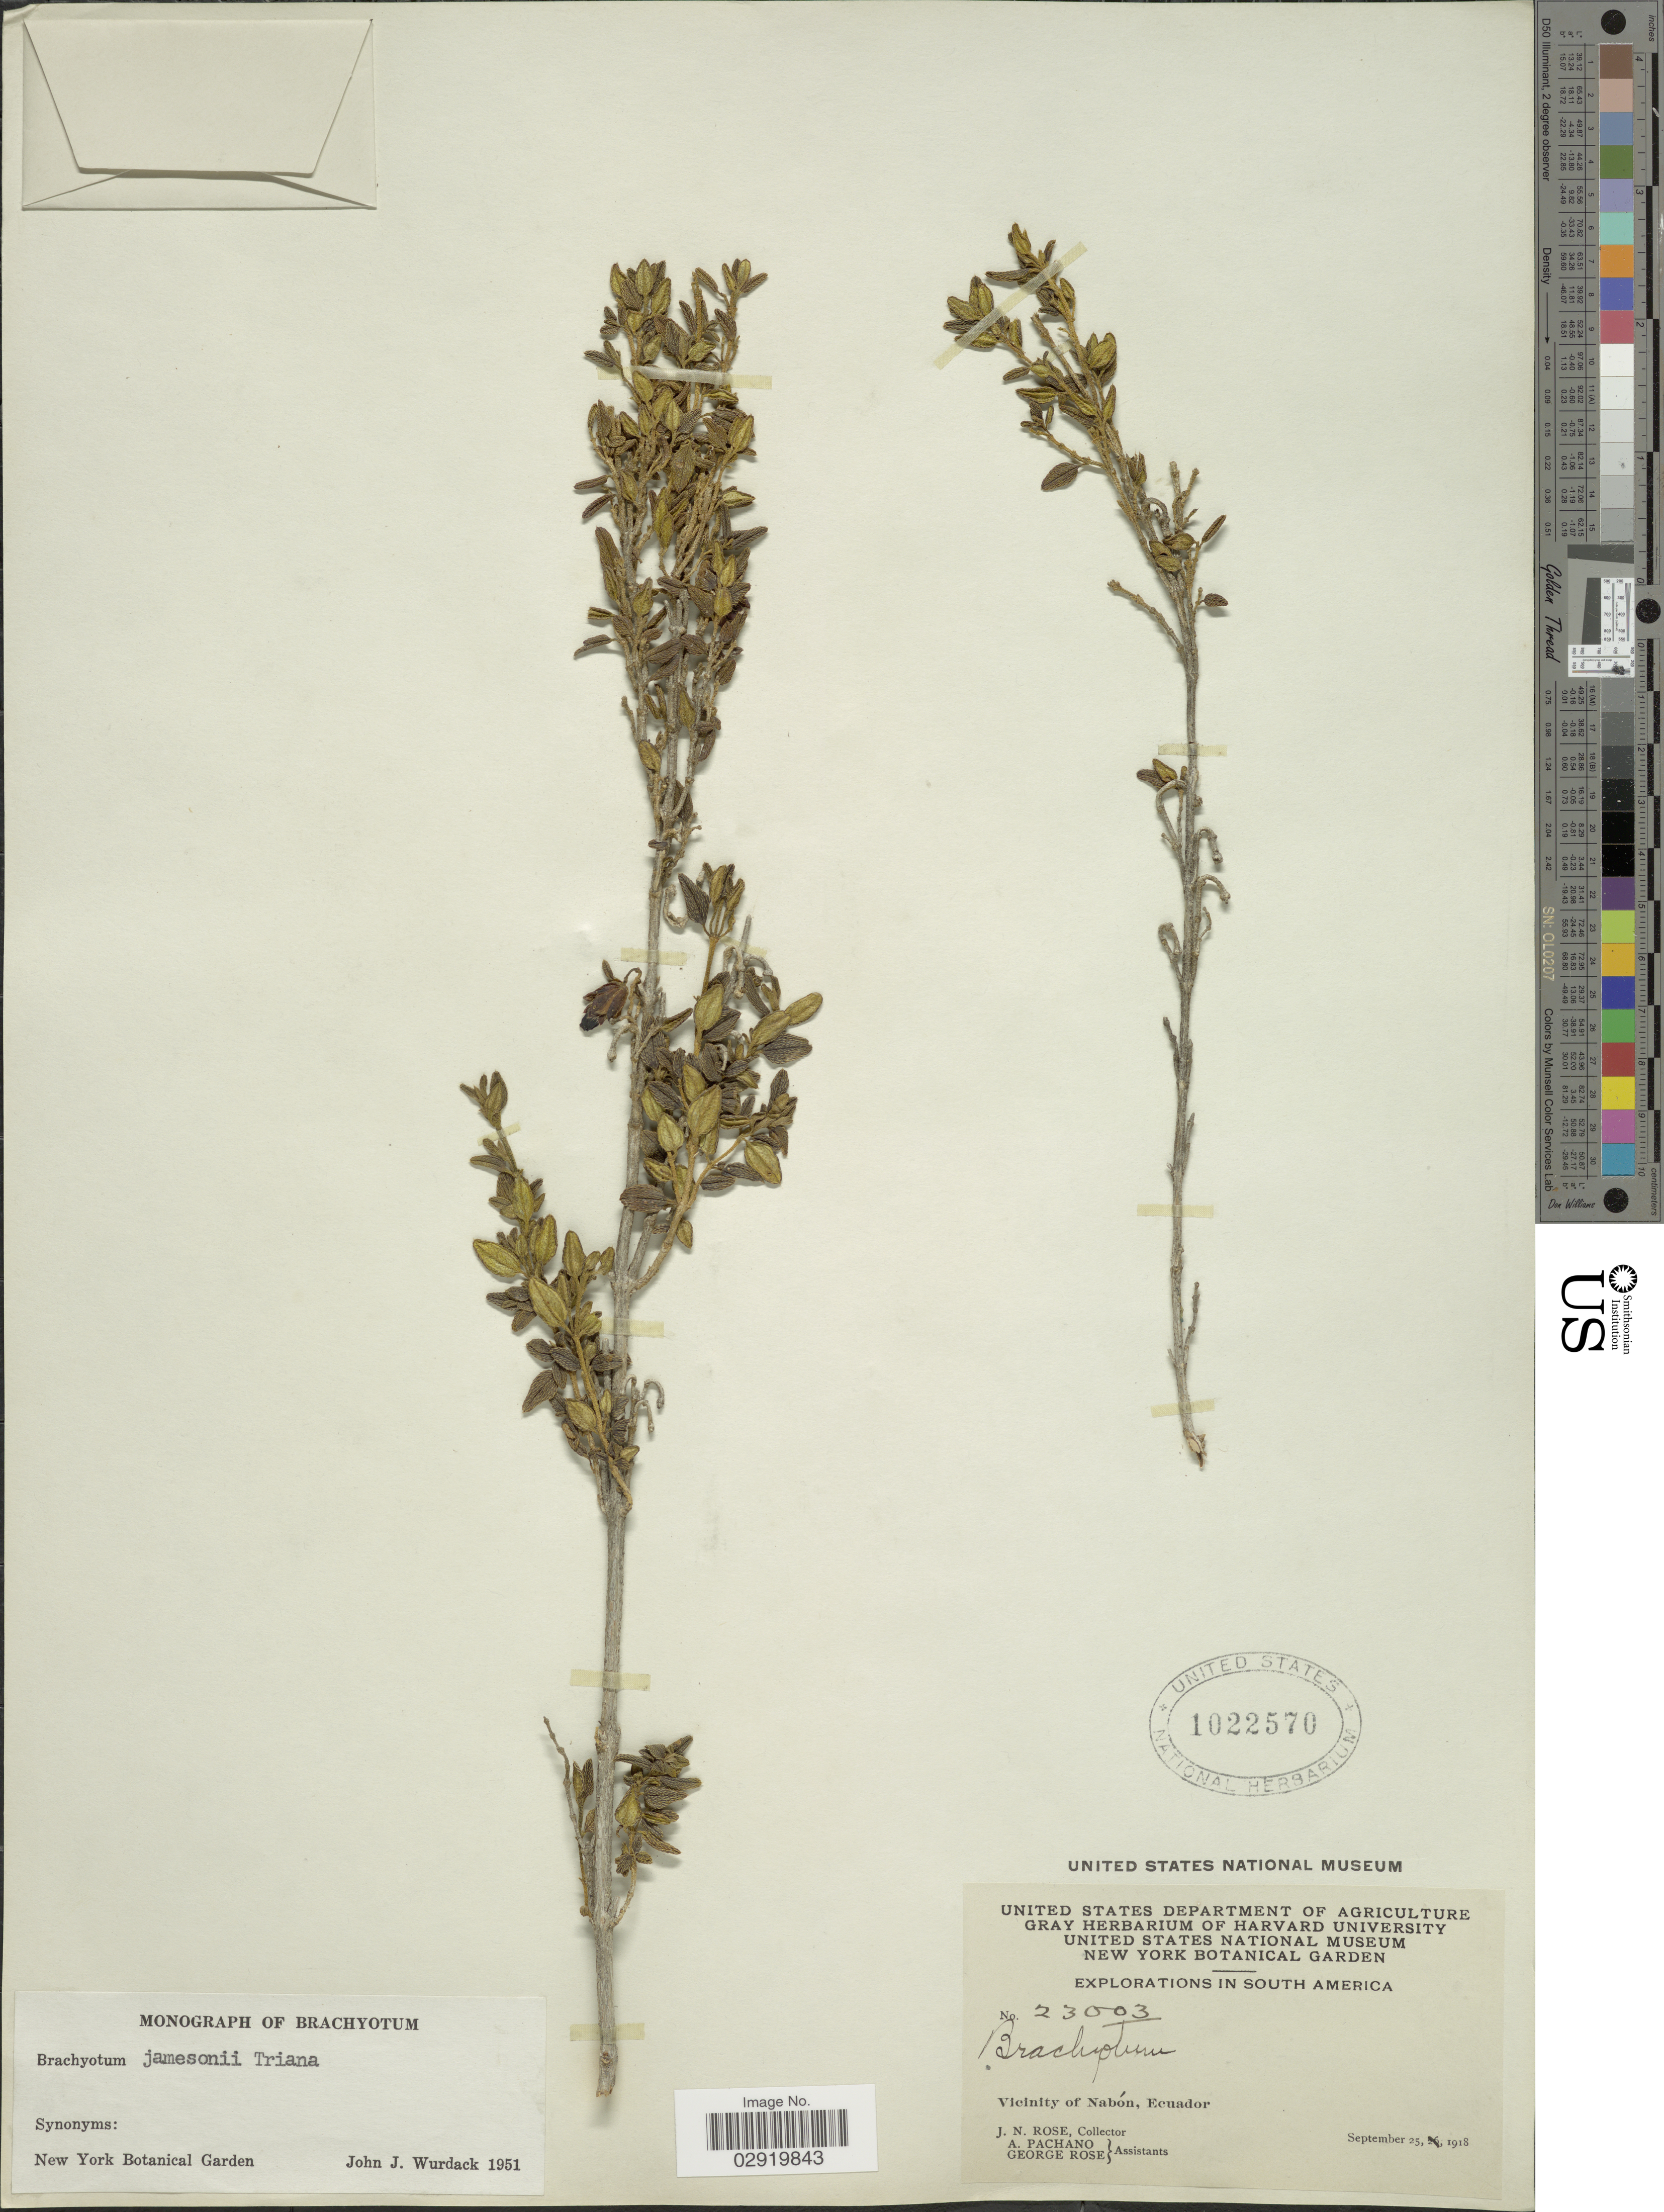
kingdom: Plantae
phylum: Tracheophyta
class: Magnoliopsida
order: Myrtales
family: Melastomataceae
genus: Brachyotum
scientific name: Brachyotum jamesonii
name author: Triana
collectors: J. N. Rose, A. Pachano & G. Rose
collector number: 23003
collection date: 1918-09-25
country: Ecuador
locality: Vicinity of Nabón.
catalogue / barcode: US 1022570